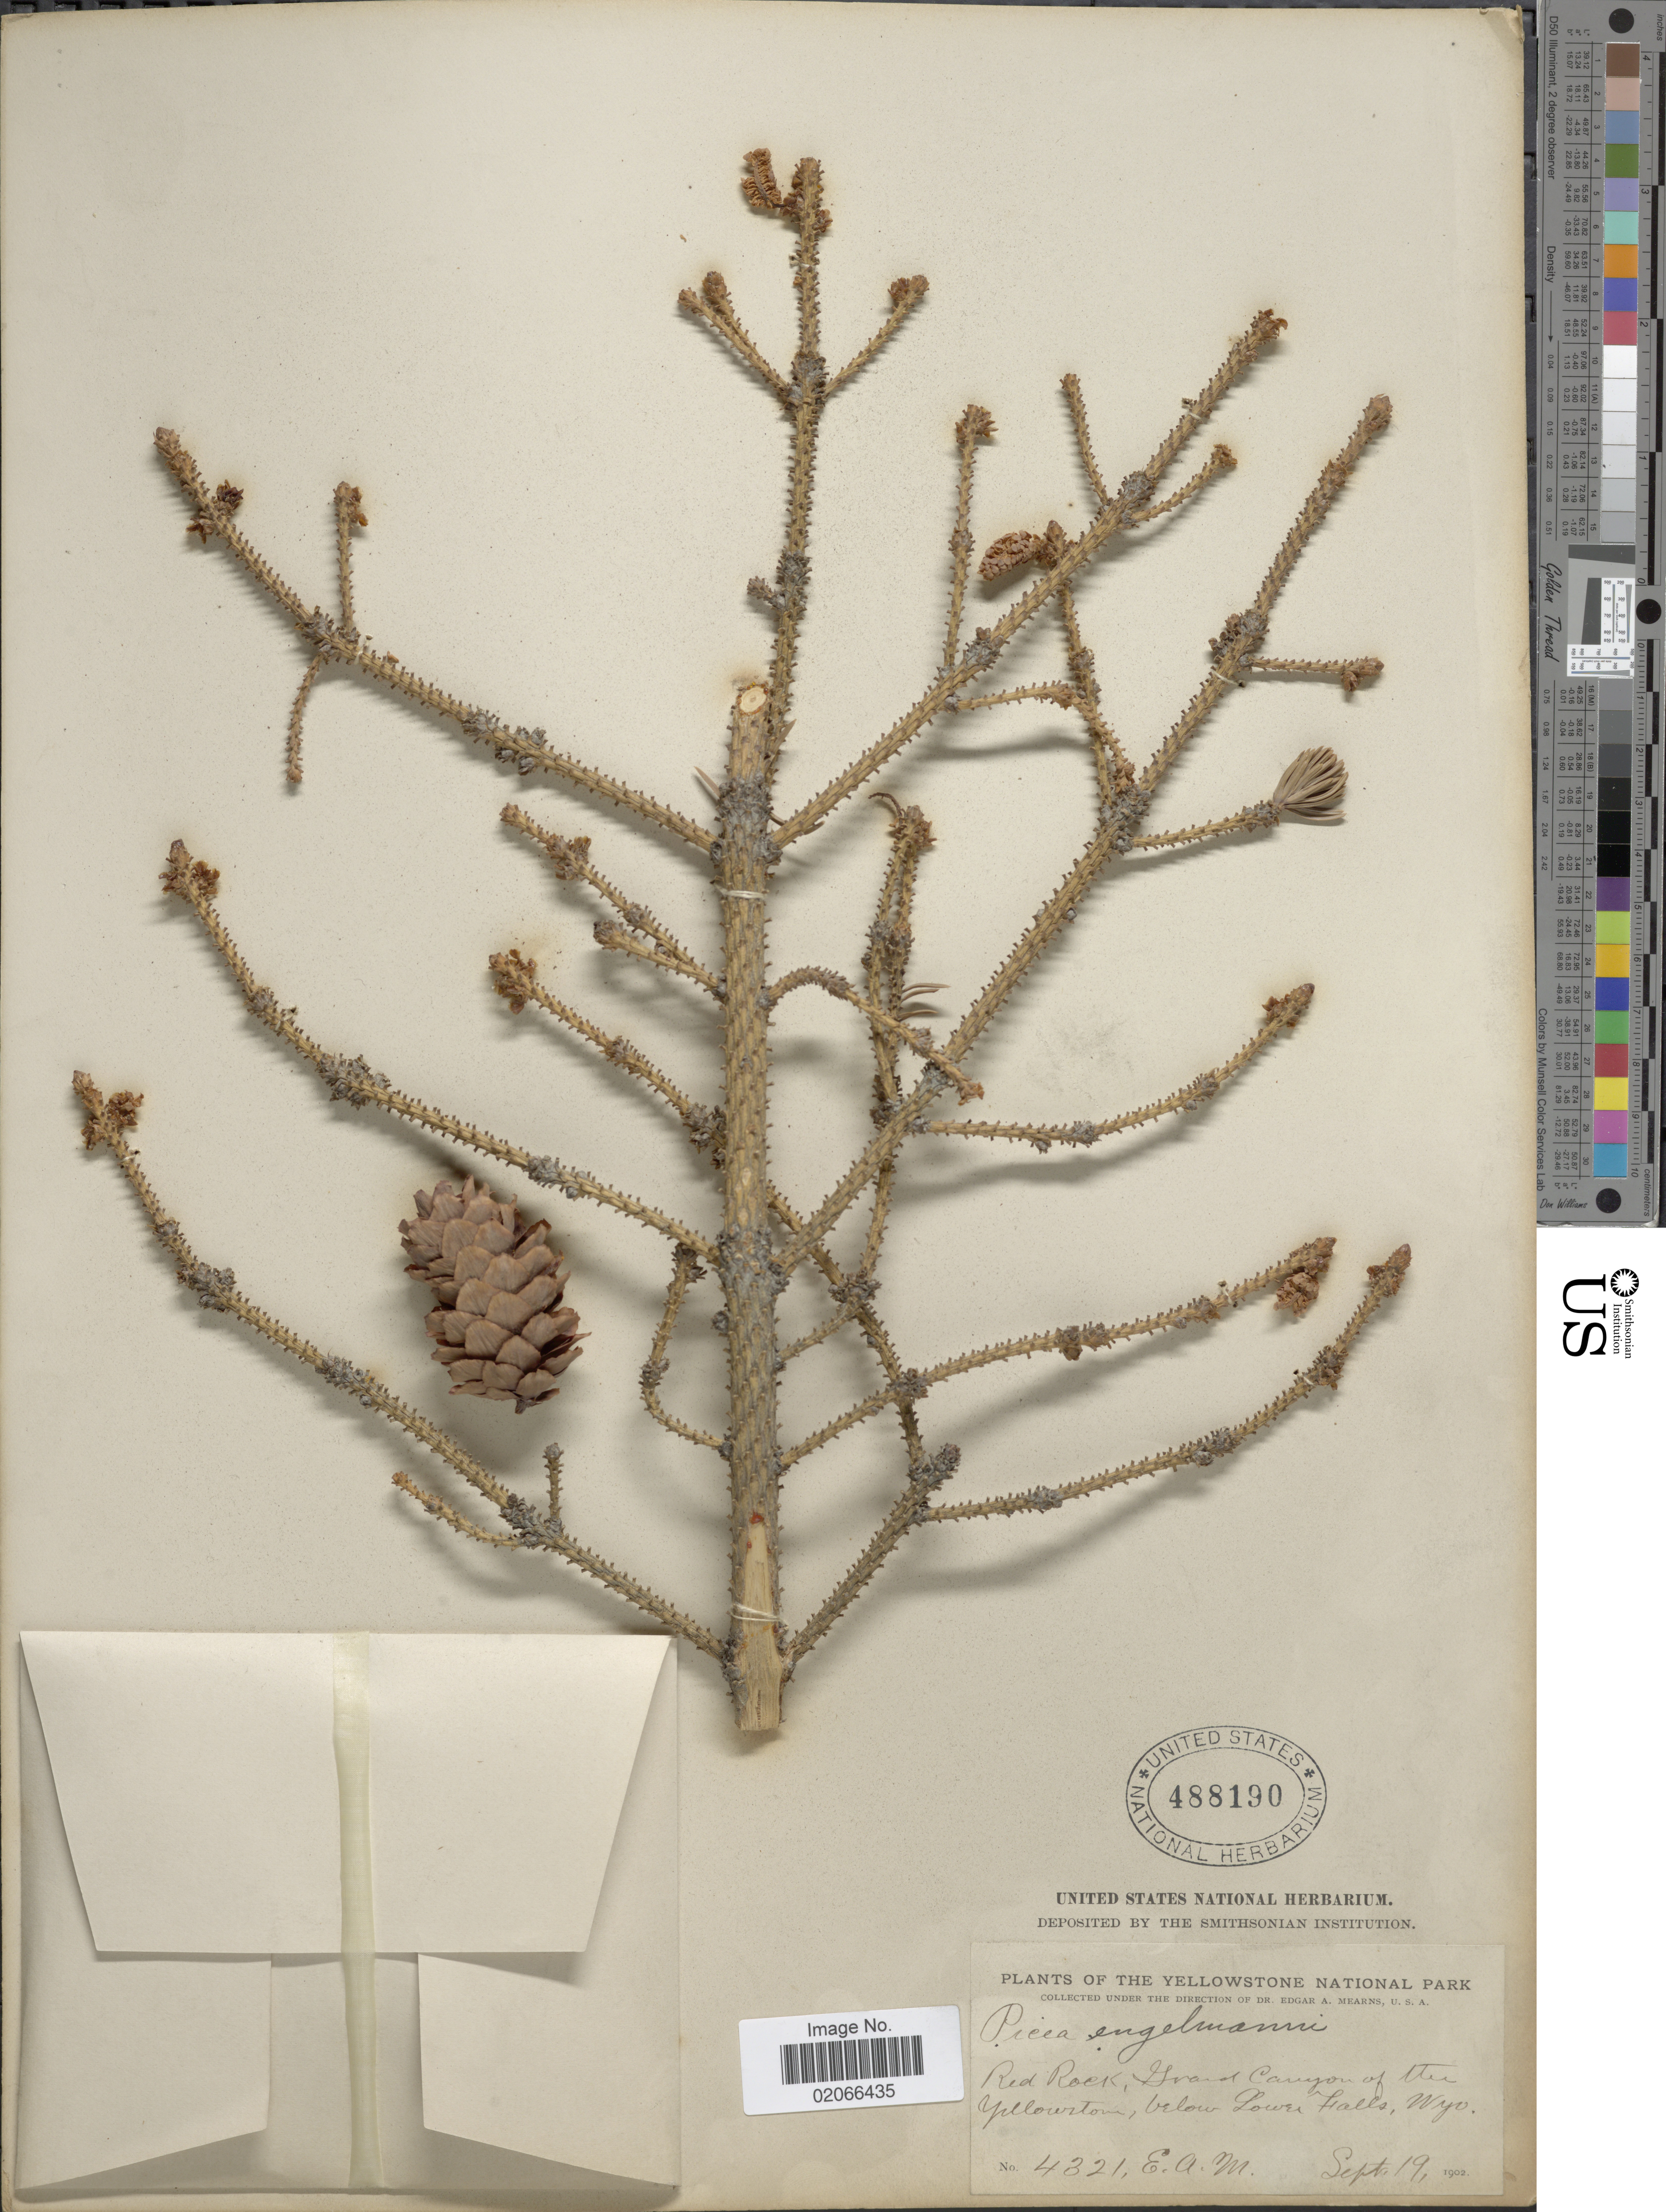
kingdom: Plantae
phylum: Tracheophyta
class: Pinopsida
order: Pinales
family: Pinaceae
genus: Picea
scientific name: Picea engelmannii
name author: Parry ex Engelm.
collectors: E. A. Mearns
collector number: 4321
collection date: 1902-09-19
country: United States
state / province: Wyoming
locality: Yellowstone National Park, Red Rock, Grad Canyon the Yellowstone, below Lower Falls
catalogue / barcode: US 488190